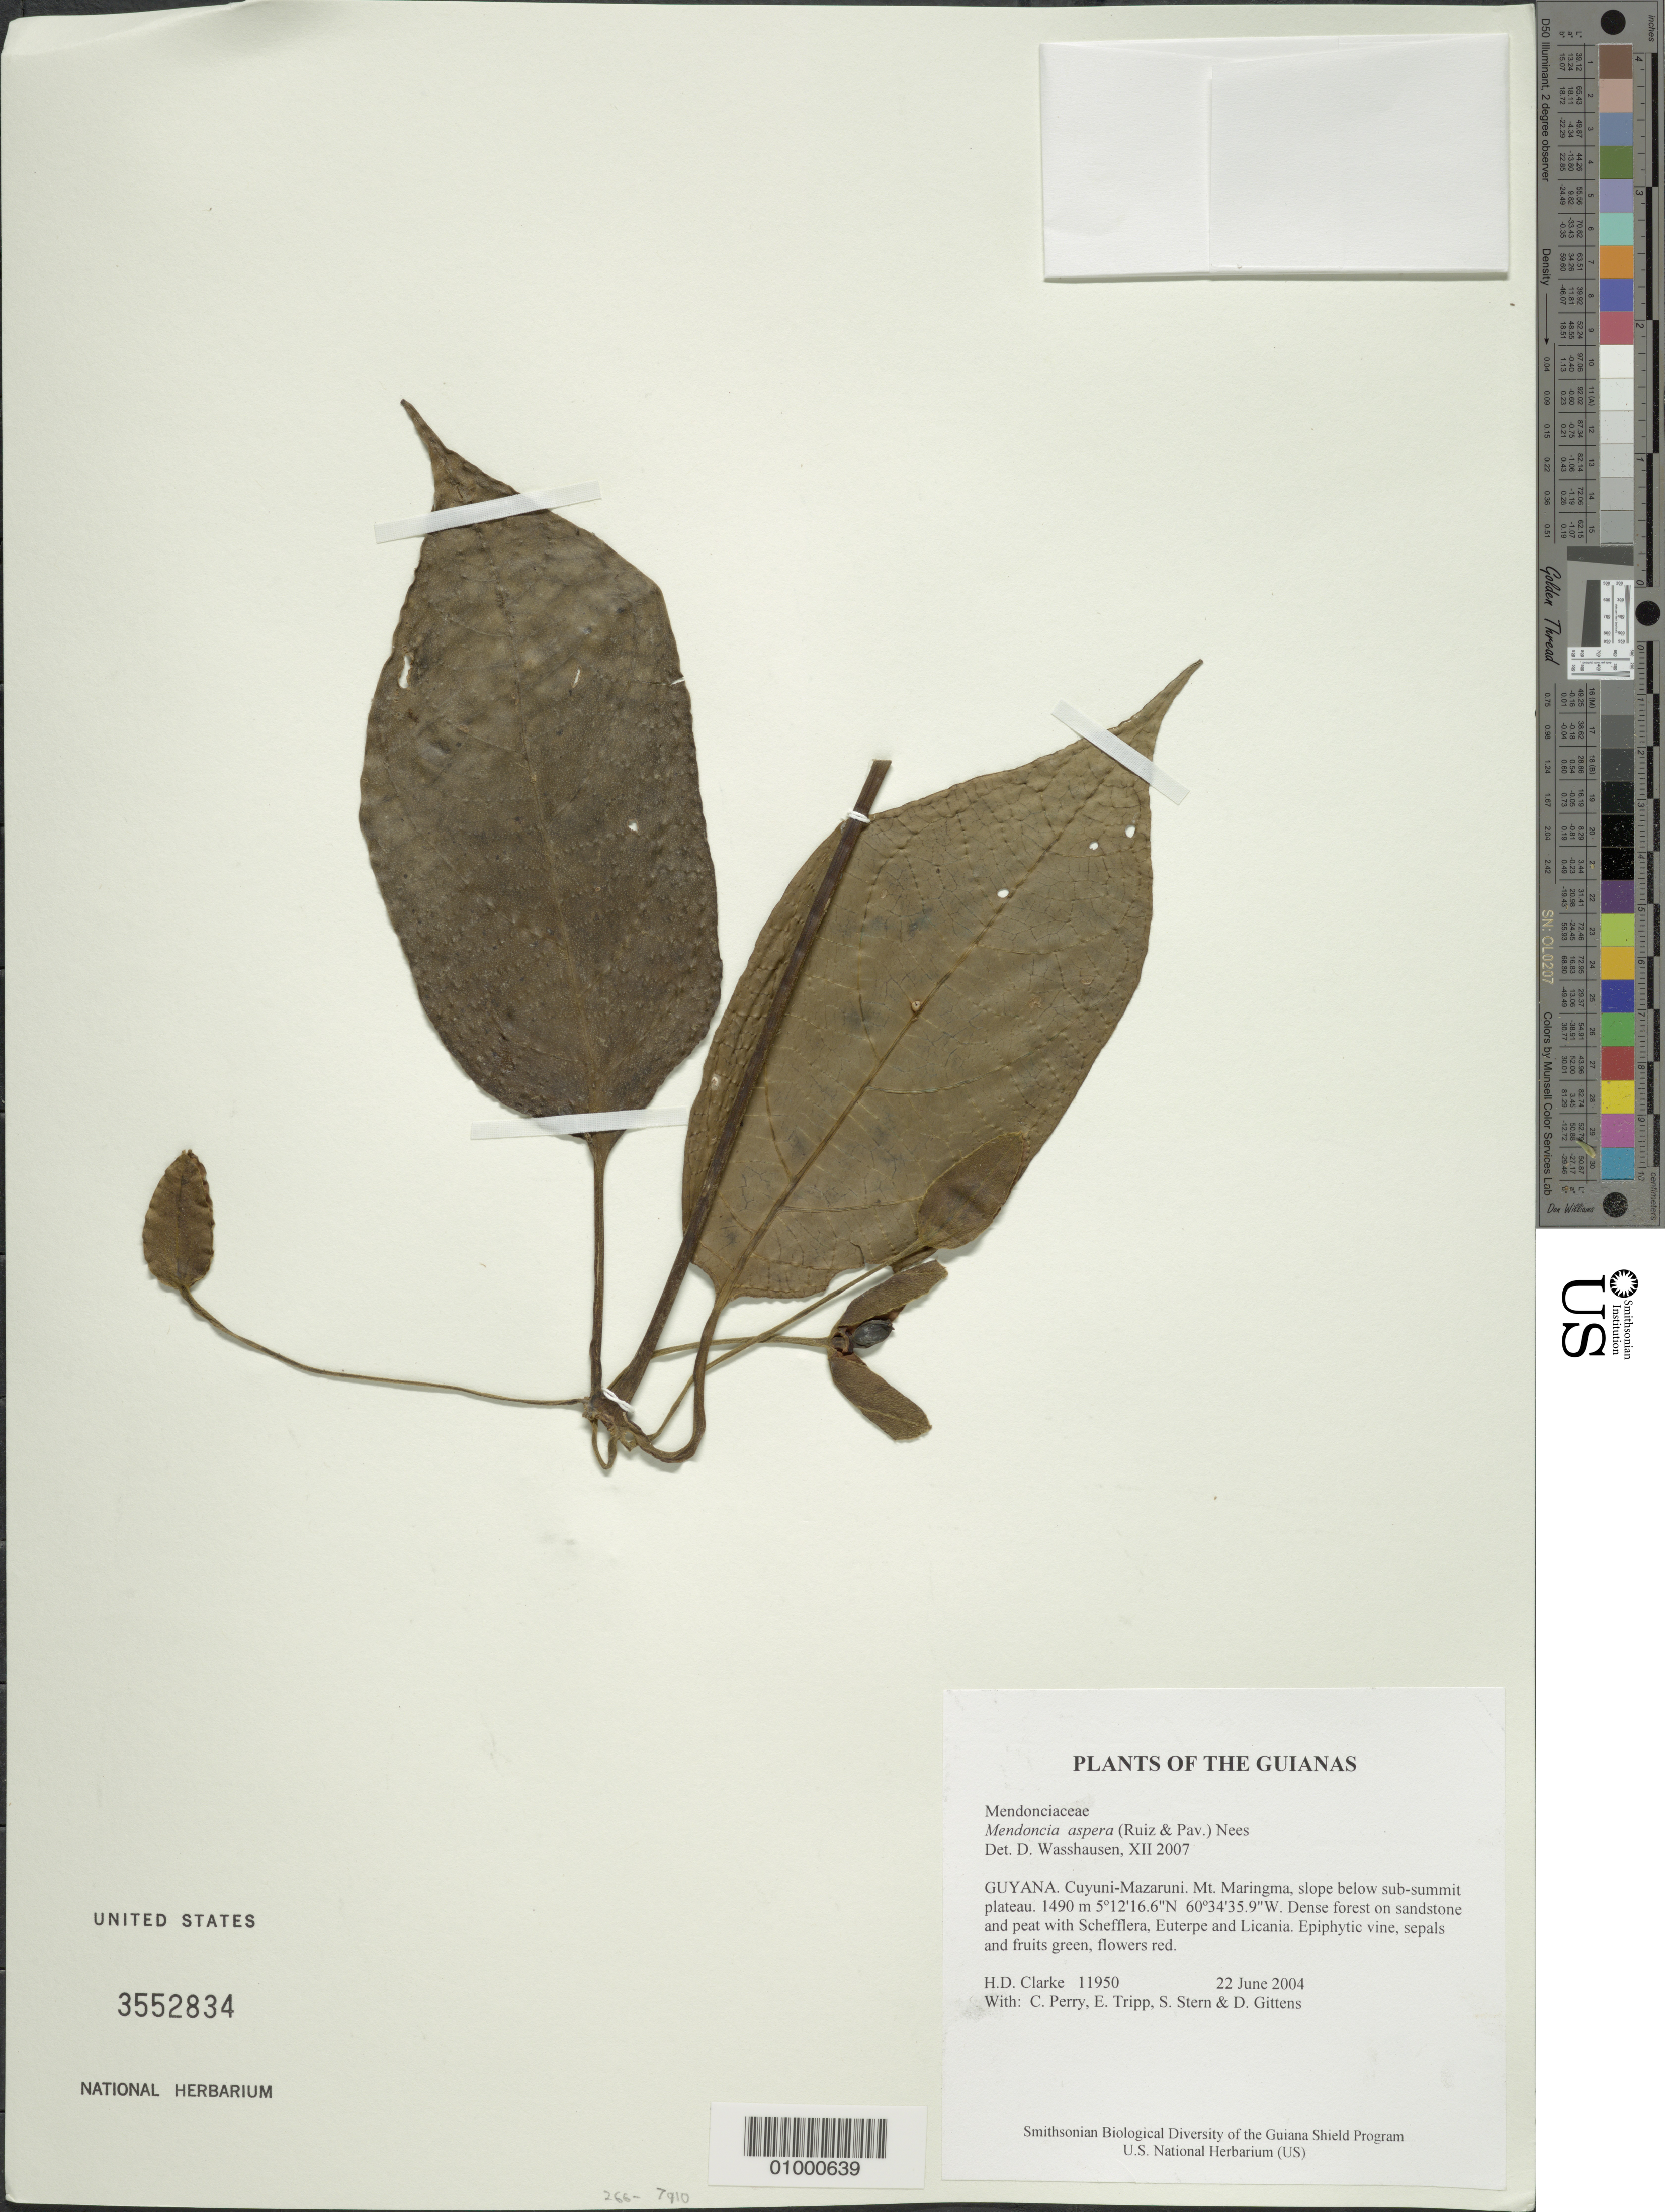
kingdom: Plantae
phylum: Tracheophyta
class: Magnoliopsida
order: Lamiales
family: Acanthaceae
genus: Mendoncia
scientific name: Mendoncia aspera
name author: (Ruiz & Pav.) Nees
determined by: Wasshausen, Dieter C., (BOT), Smithsonian Institution - National Museum of Natural History (UNITED STATES)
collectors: H. D. Clarke, C. Perry, E. Tripp, S. R. Stern & D. Gittens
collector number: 11950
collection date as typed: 22 June 2004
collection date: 2004-06-22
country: Guyana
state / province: Cuyuni-Mazaruni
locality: Mt. Maringma, slope below sub-summit plateau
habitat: Dense forest on sandstone and peat with Schefflera, Euterpe and Licania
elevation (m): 1490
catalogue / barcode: US 3552834